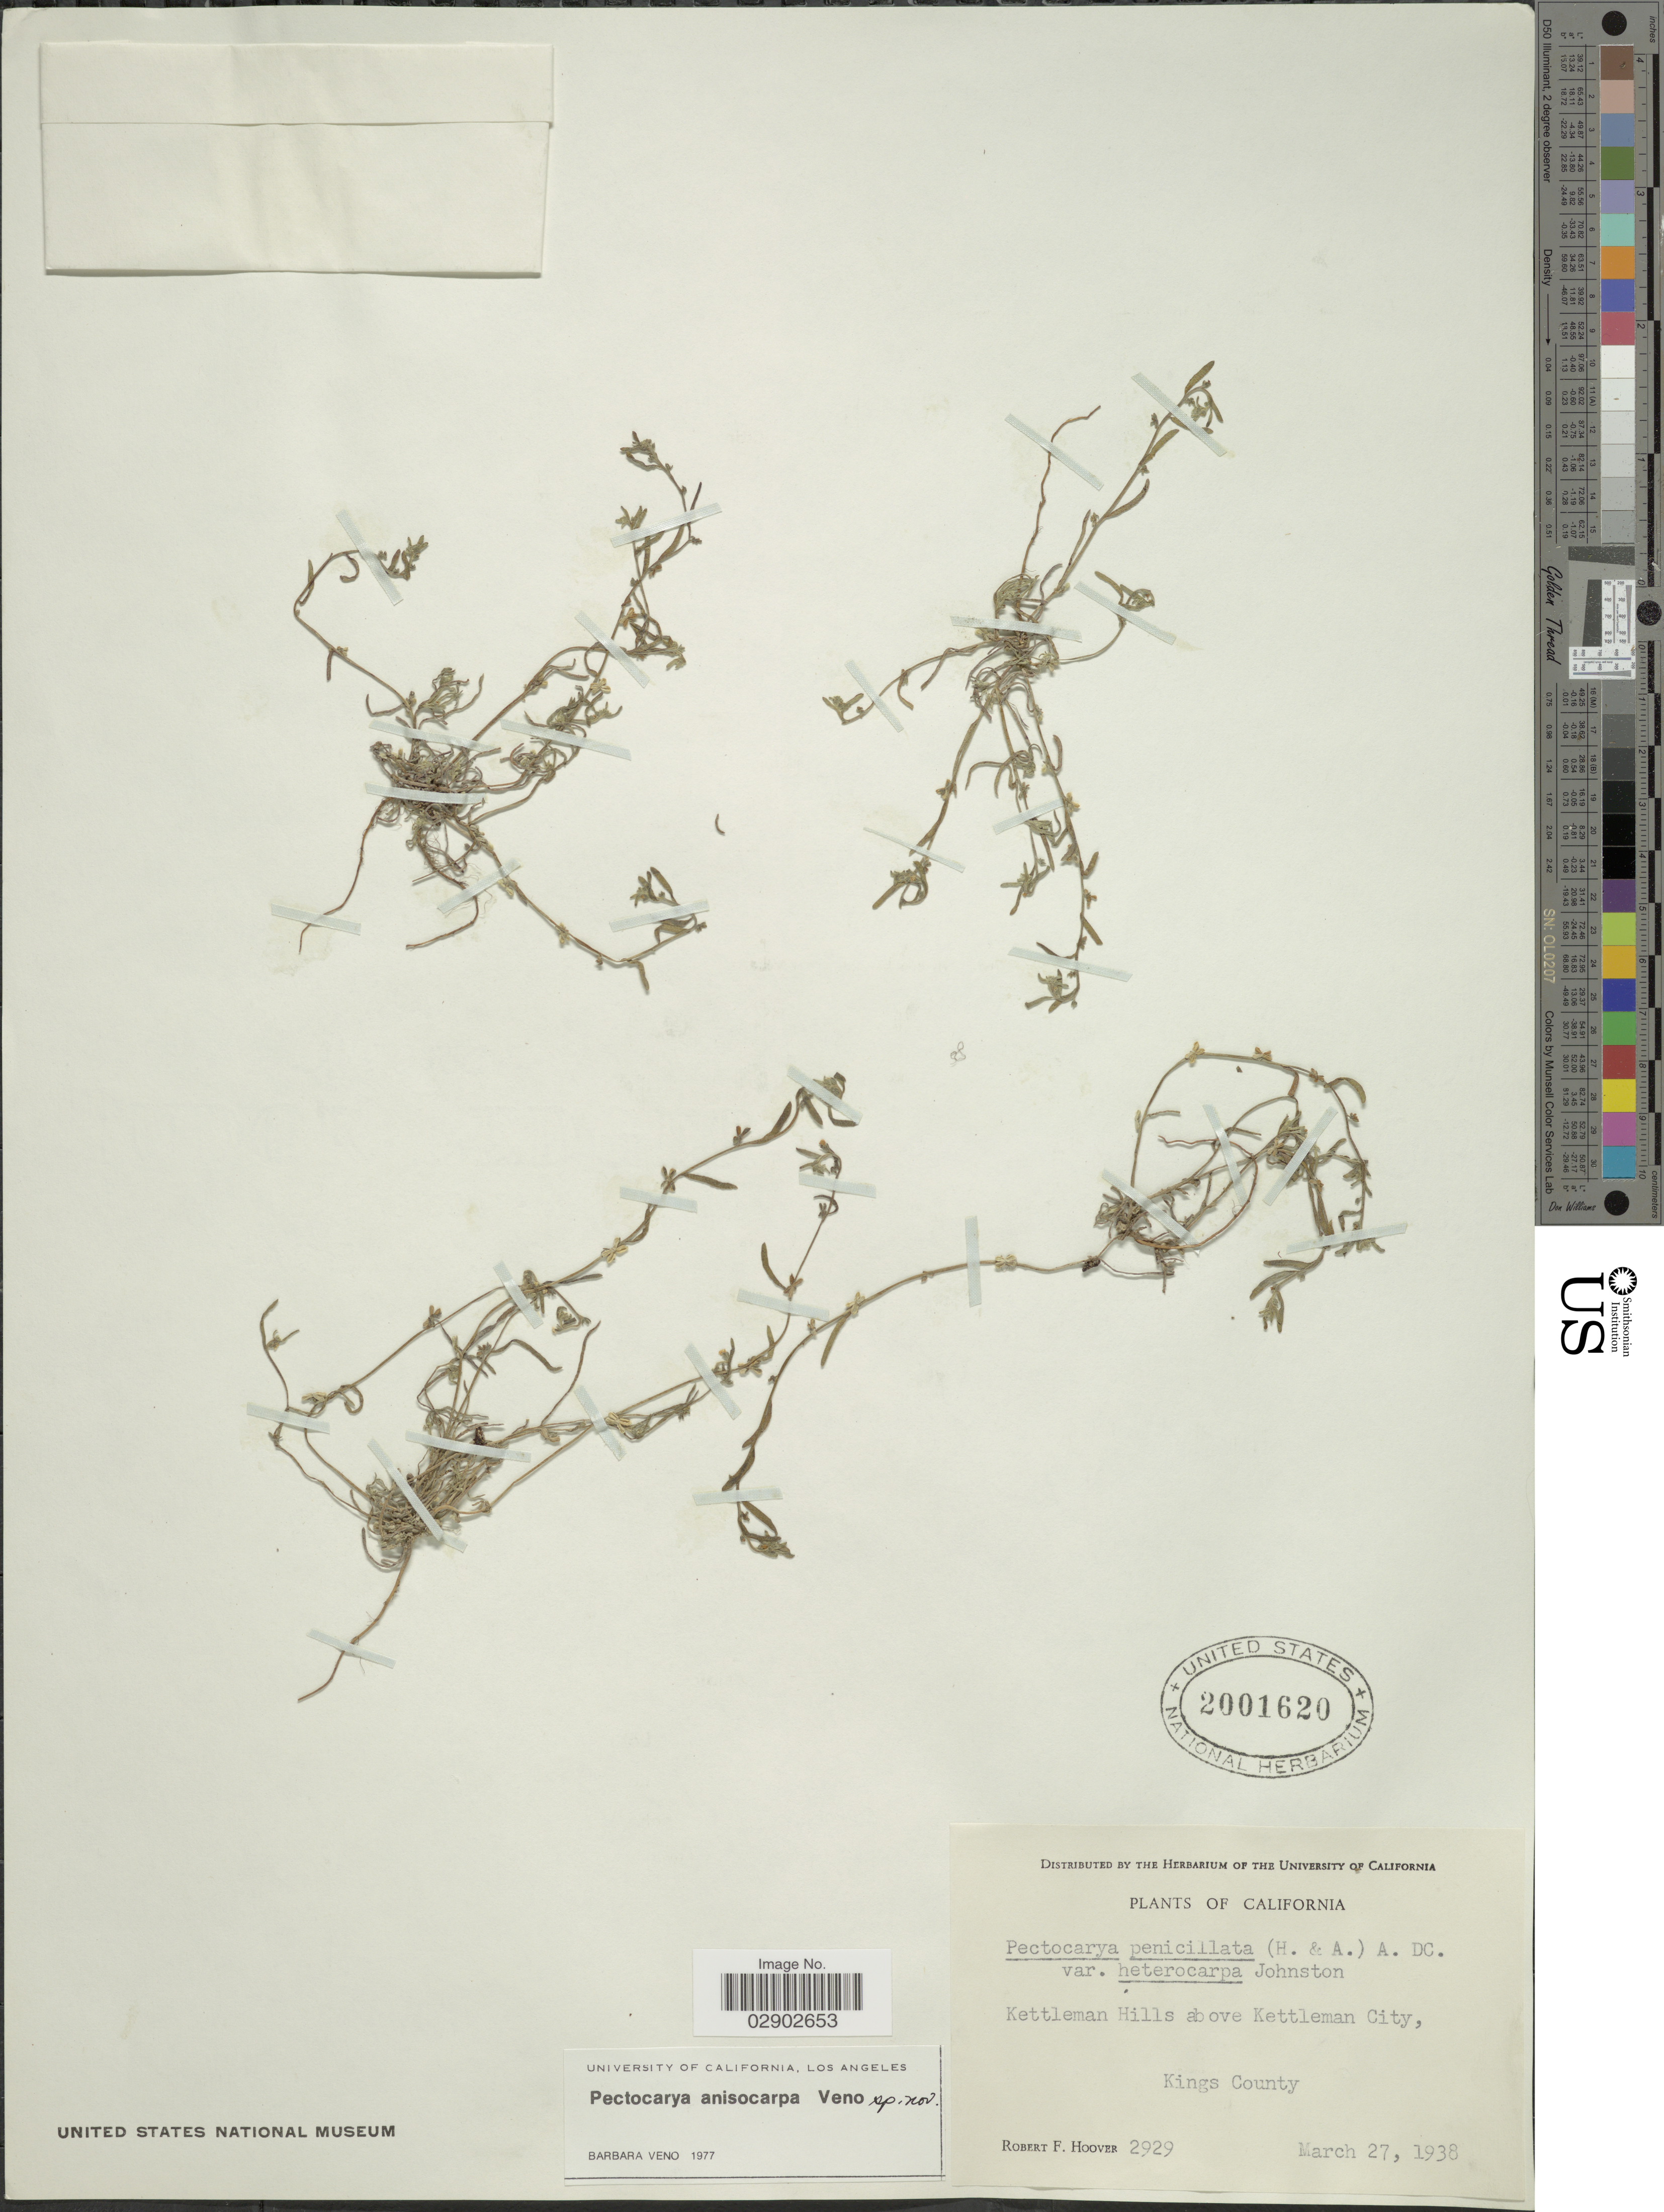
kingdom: Plantae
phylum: Tracheophyta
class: Magnoliopsida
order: Boraginales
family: Boraginaceae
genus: Pectocarya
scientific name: Pectocarya anisocarpa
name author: Veno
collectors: R. F. Hoover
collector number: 2929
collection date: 1938-03-27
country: United States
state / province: California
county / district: Kings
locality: Kettleman Hills above Kettleman City, Kings County.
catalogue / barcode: US 2001620